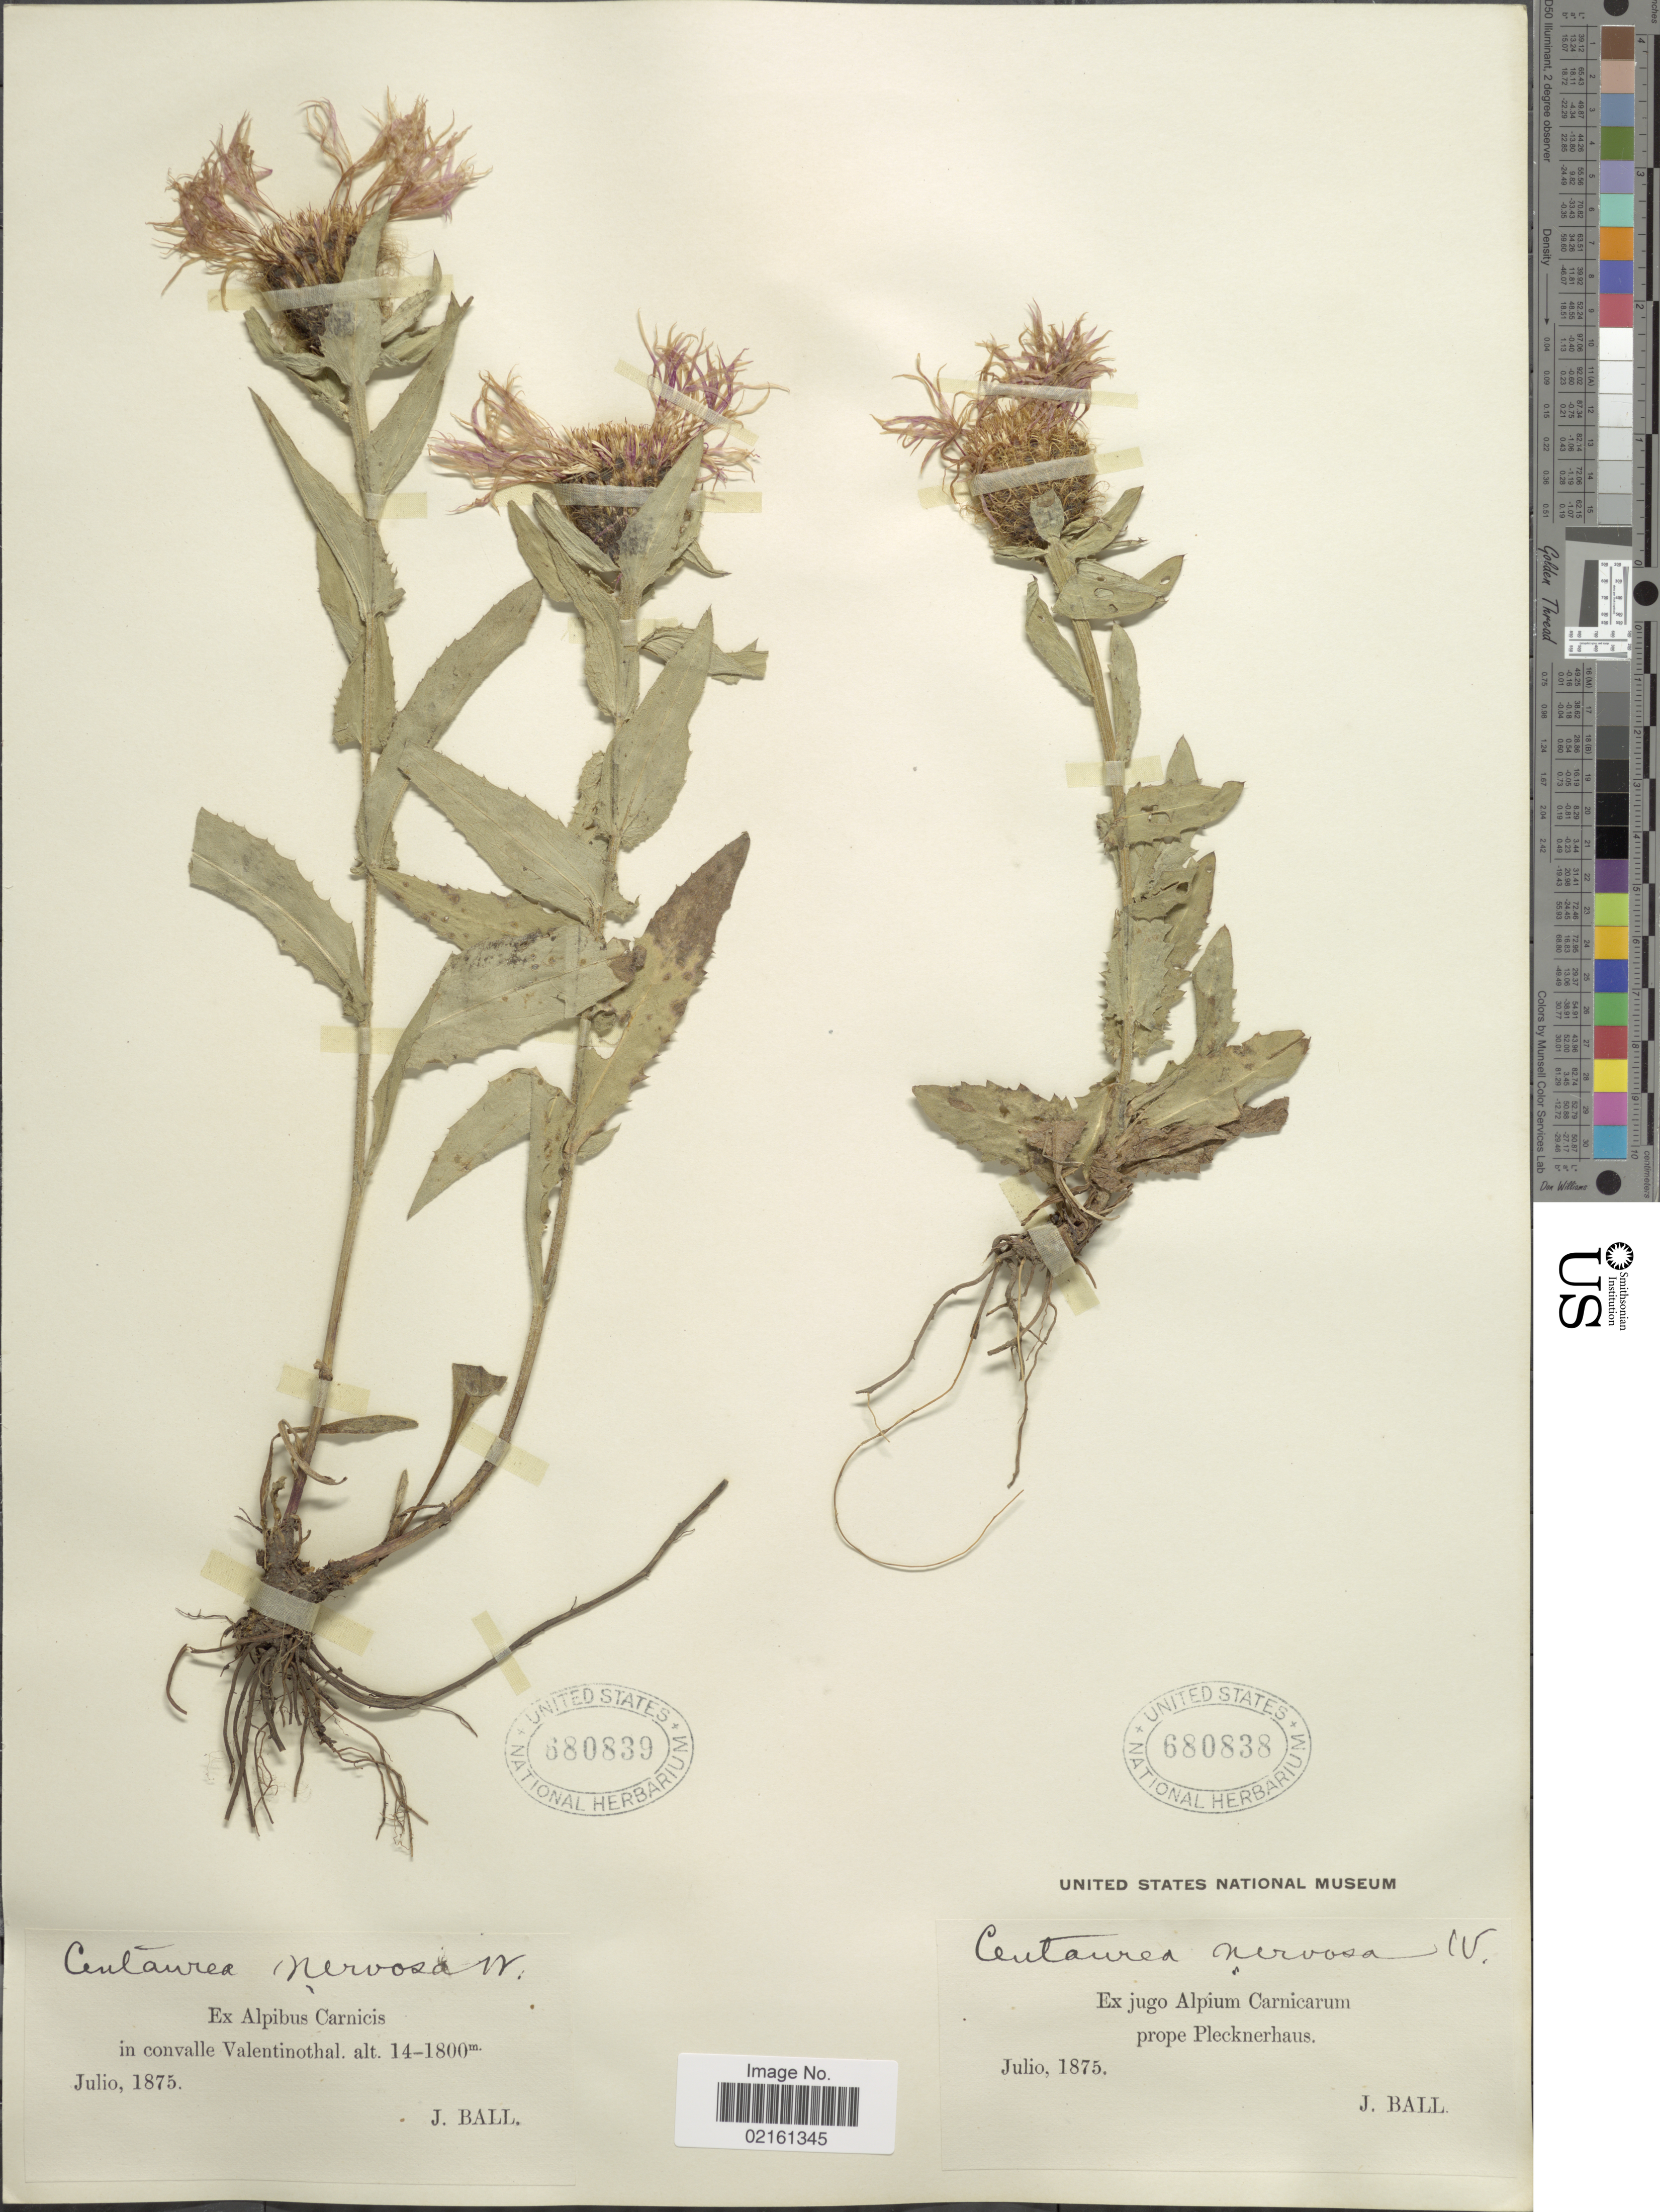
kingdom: Plantae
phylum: Tracheophyta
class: Magnoliopsida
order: Asterales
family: Asteraceae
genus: Centaurea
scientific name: Centaurea nervosa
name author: Willd.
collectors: J. Ball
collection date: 1875-07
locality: Alpibus Carnicis in convalle Valentinothal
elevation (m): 1400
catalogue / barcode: US 680839